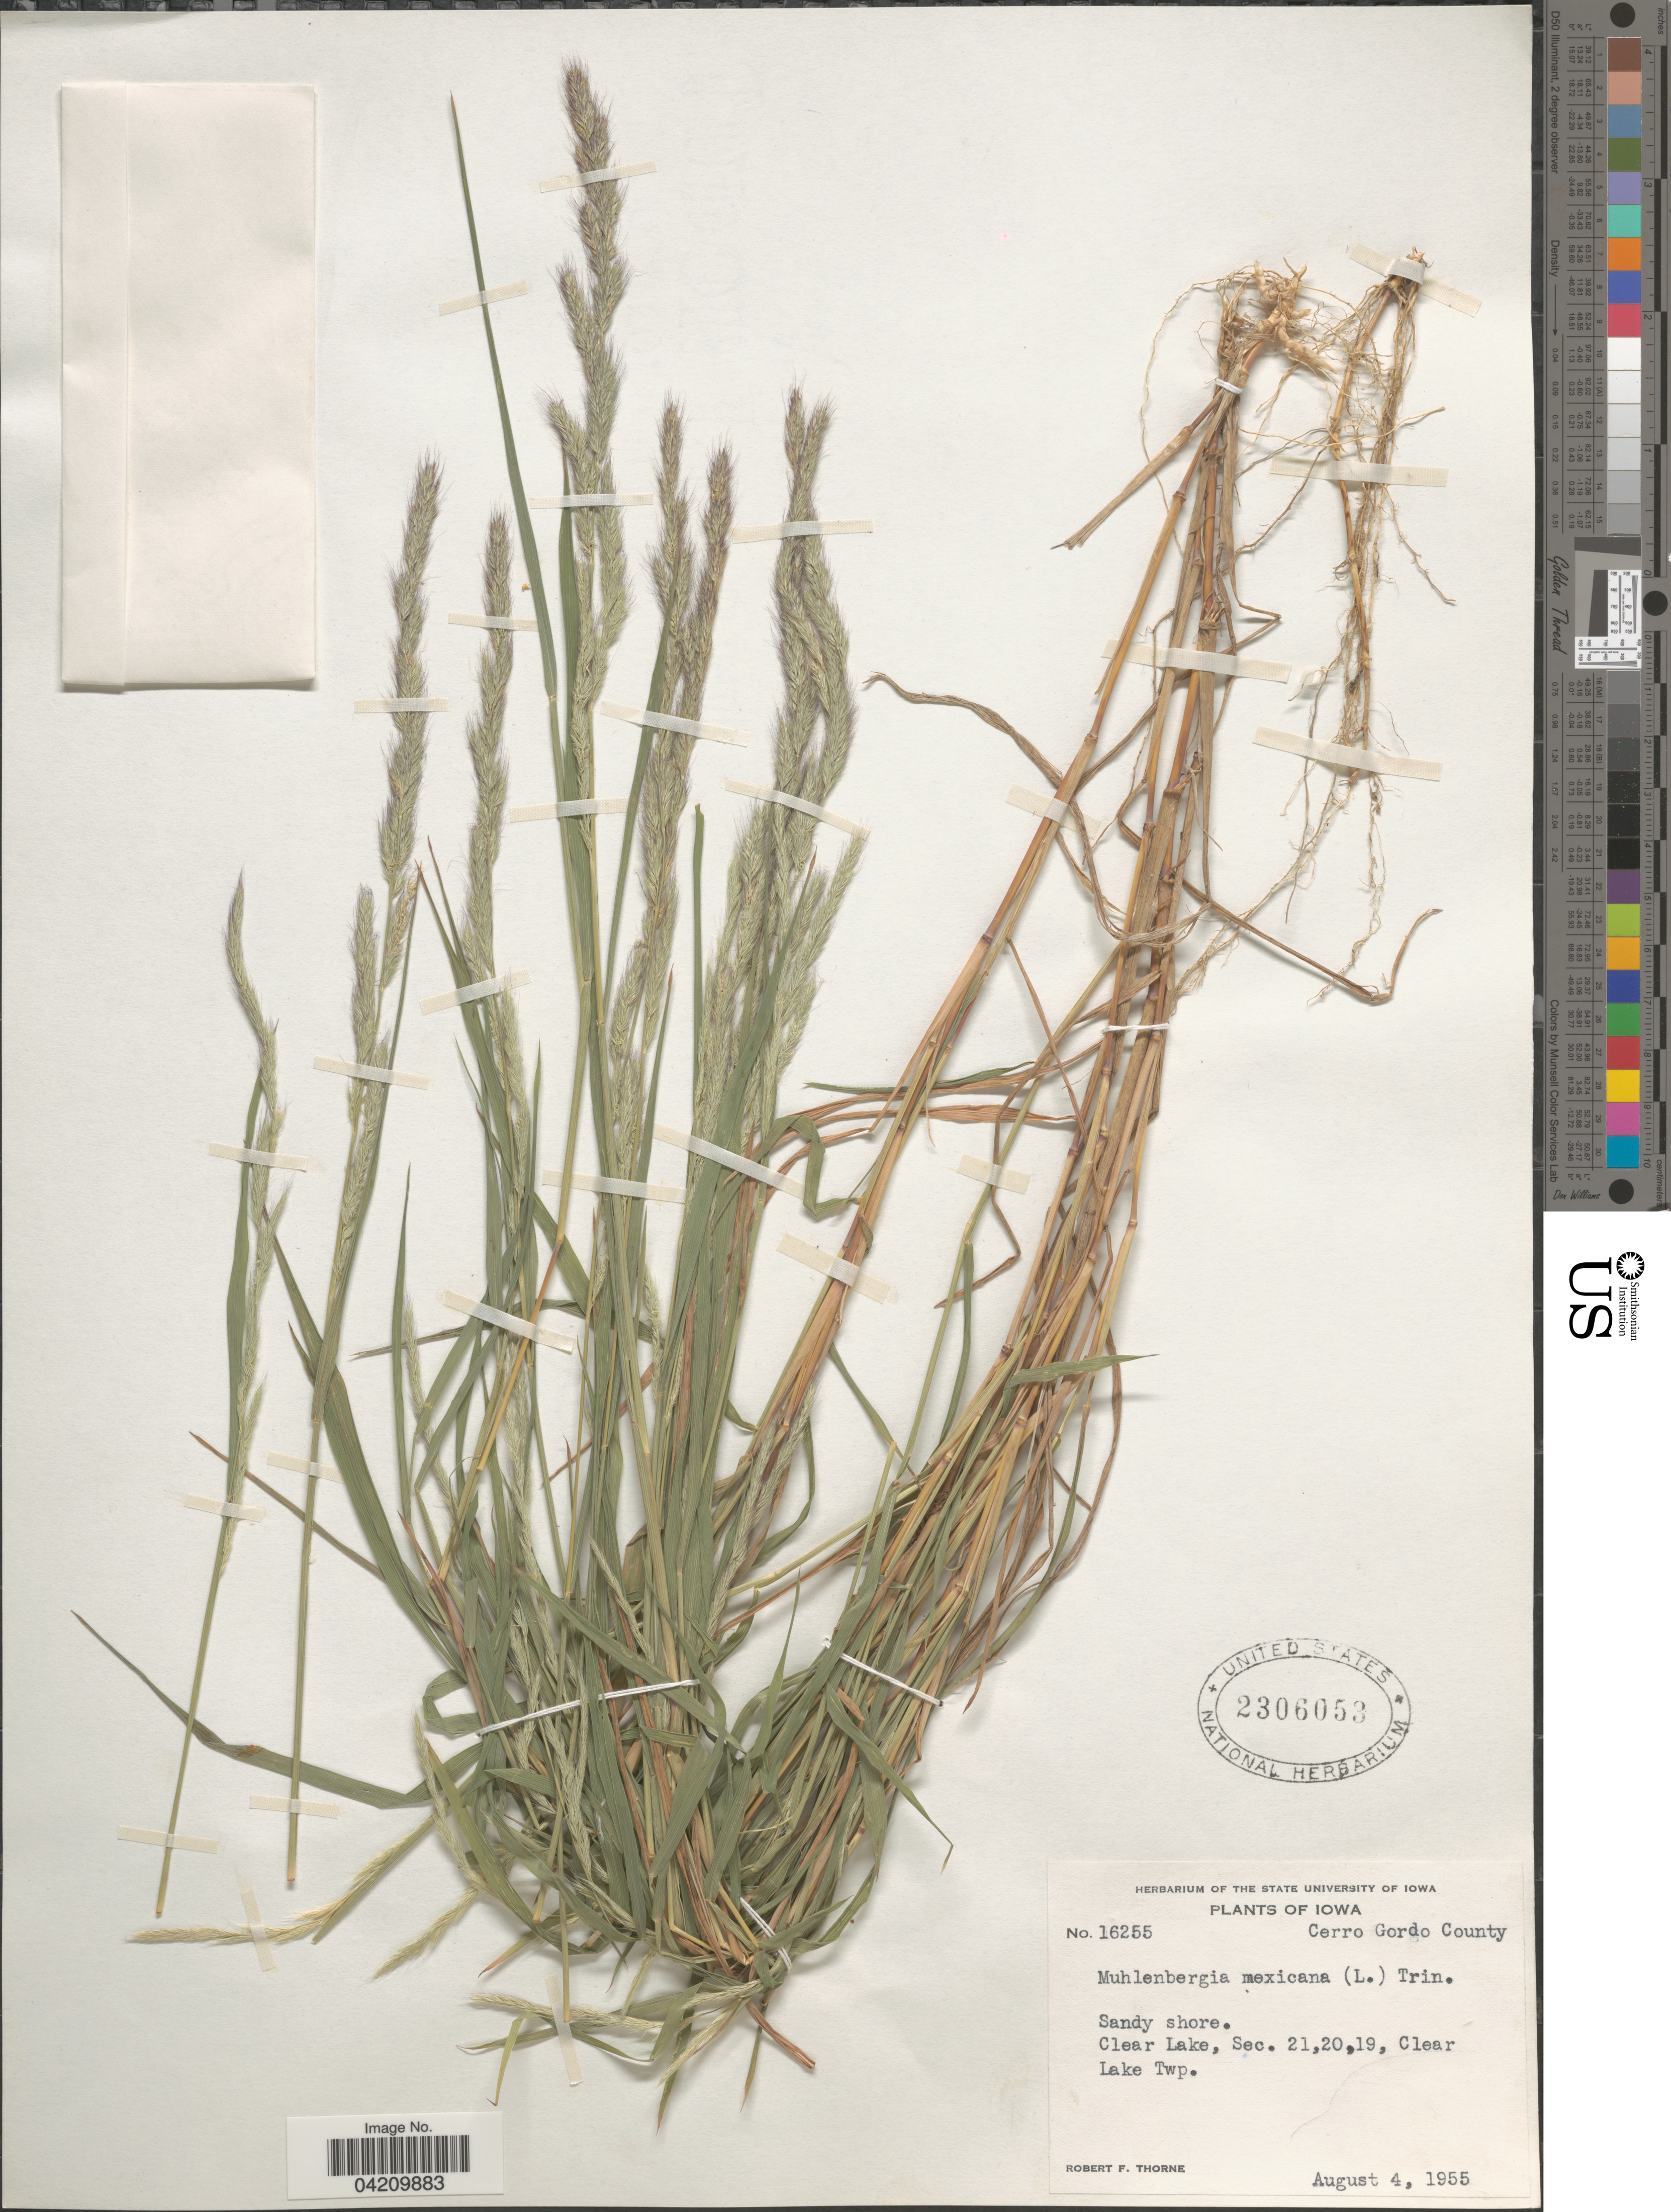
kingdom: Plantae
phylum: Tracheophyta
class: Liliopsida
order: Poales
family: Poaceae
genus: Muhlenbergia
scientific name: Muhlenbergia mexicana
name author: (L.) Trin.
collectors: R. F. Thorne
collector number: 16255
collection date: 1955-08-04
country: United States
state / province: Iowa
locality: Cerro Gordo County. Clear Lake, Sec. 21,20,19, Clear Lake Twp.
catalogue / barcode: US 2306053